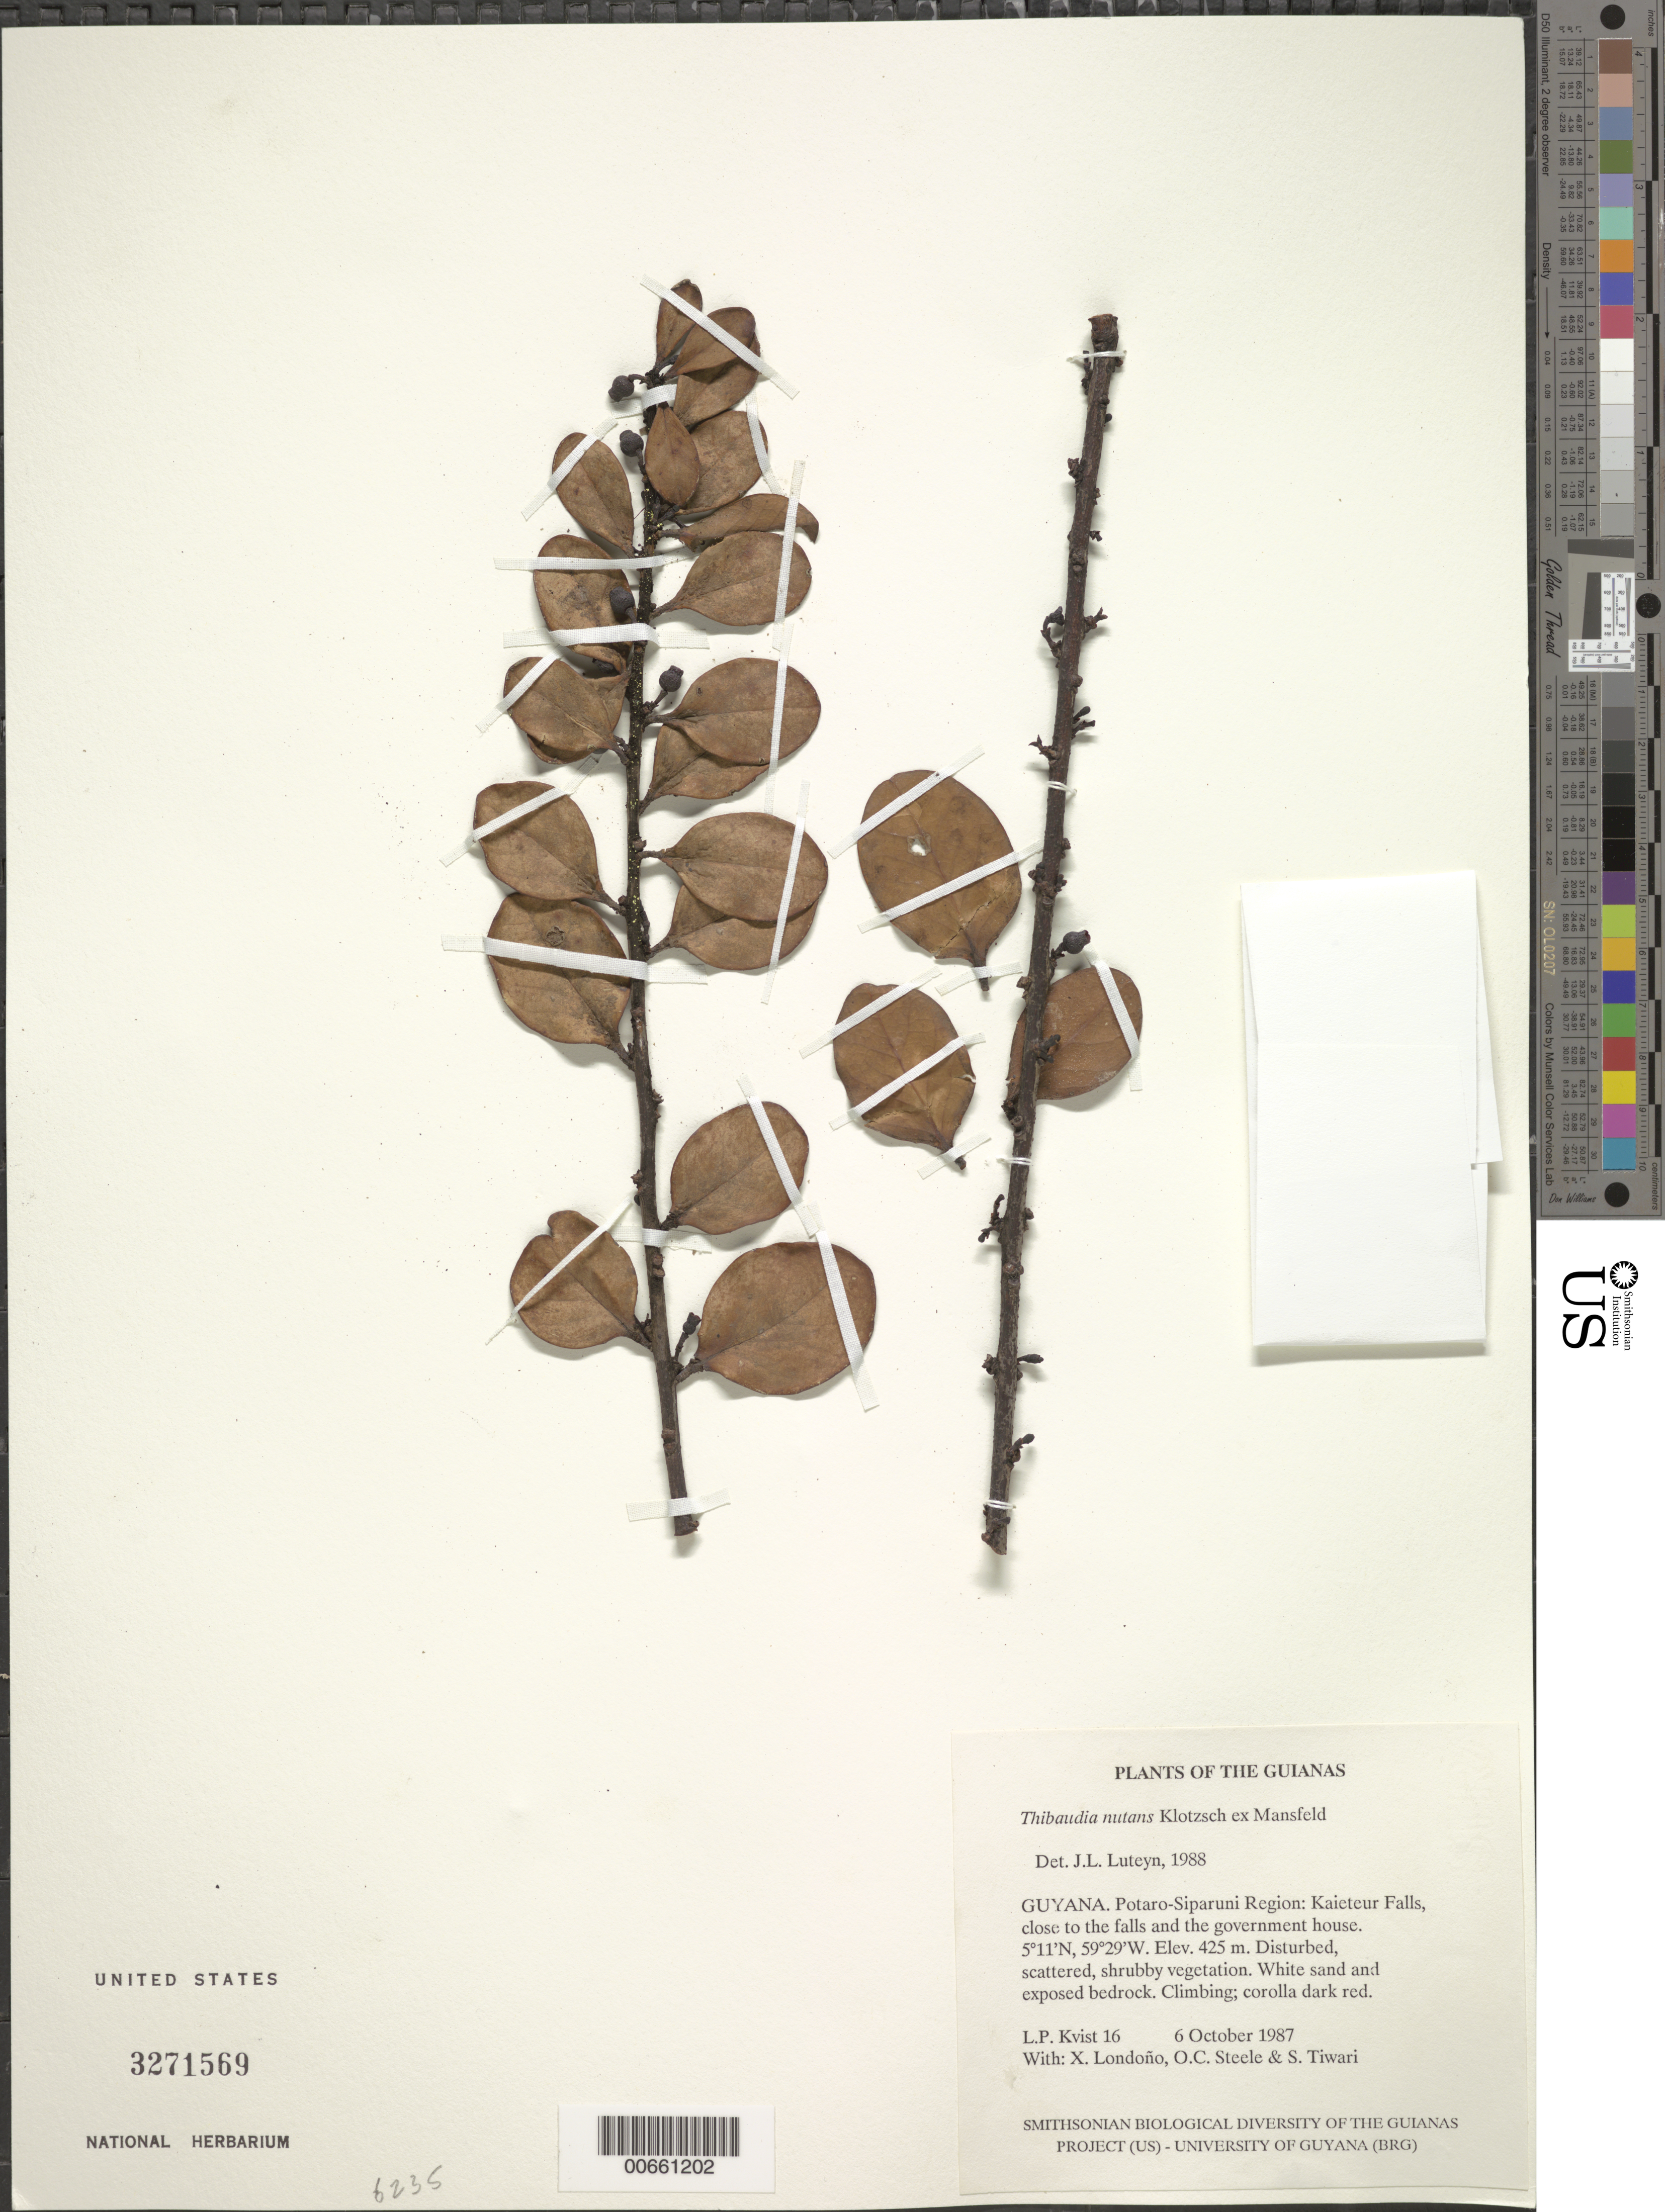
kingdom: Plantae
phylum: Tracheophyta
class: Magnoliopsida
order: Ericales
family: Ericaceae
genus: Thibaudia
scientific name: Thibaudia nutans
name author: Klotzsch ex Mansf.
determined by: Luteyn, J. L.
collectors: L. P. Kvist, X. Londoño, O. C. Steele & S. Tiwari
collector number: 16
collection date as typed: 6 October 1987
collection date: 1987-10-06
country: Guyana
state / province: Potaro-Siparuni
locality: Kaieteur Falls, close to the falls and the government house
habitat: Disturbed, scattered, shrubby vegetation. White sand and exposed bedrock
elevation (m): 425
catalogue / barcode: US 3271569